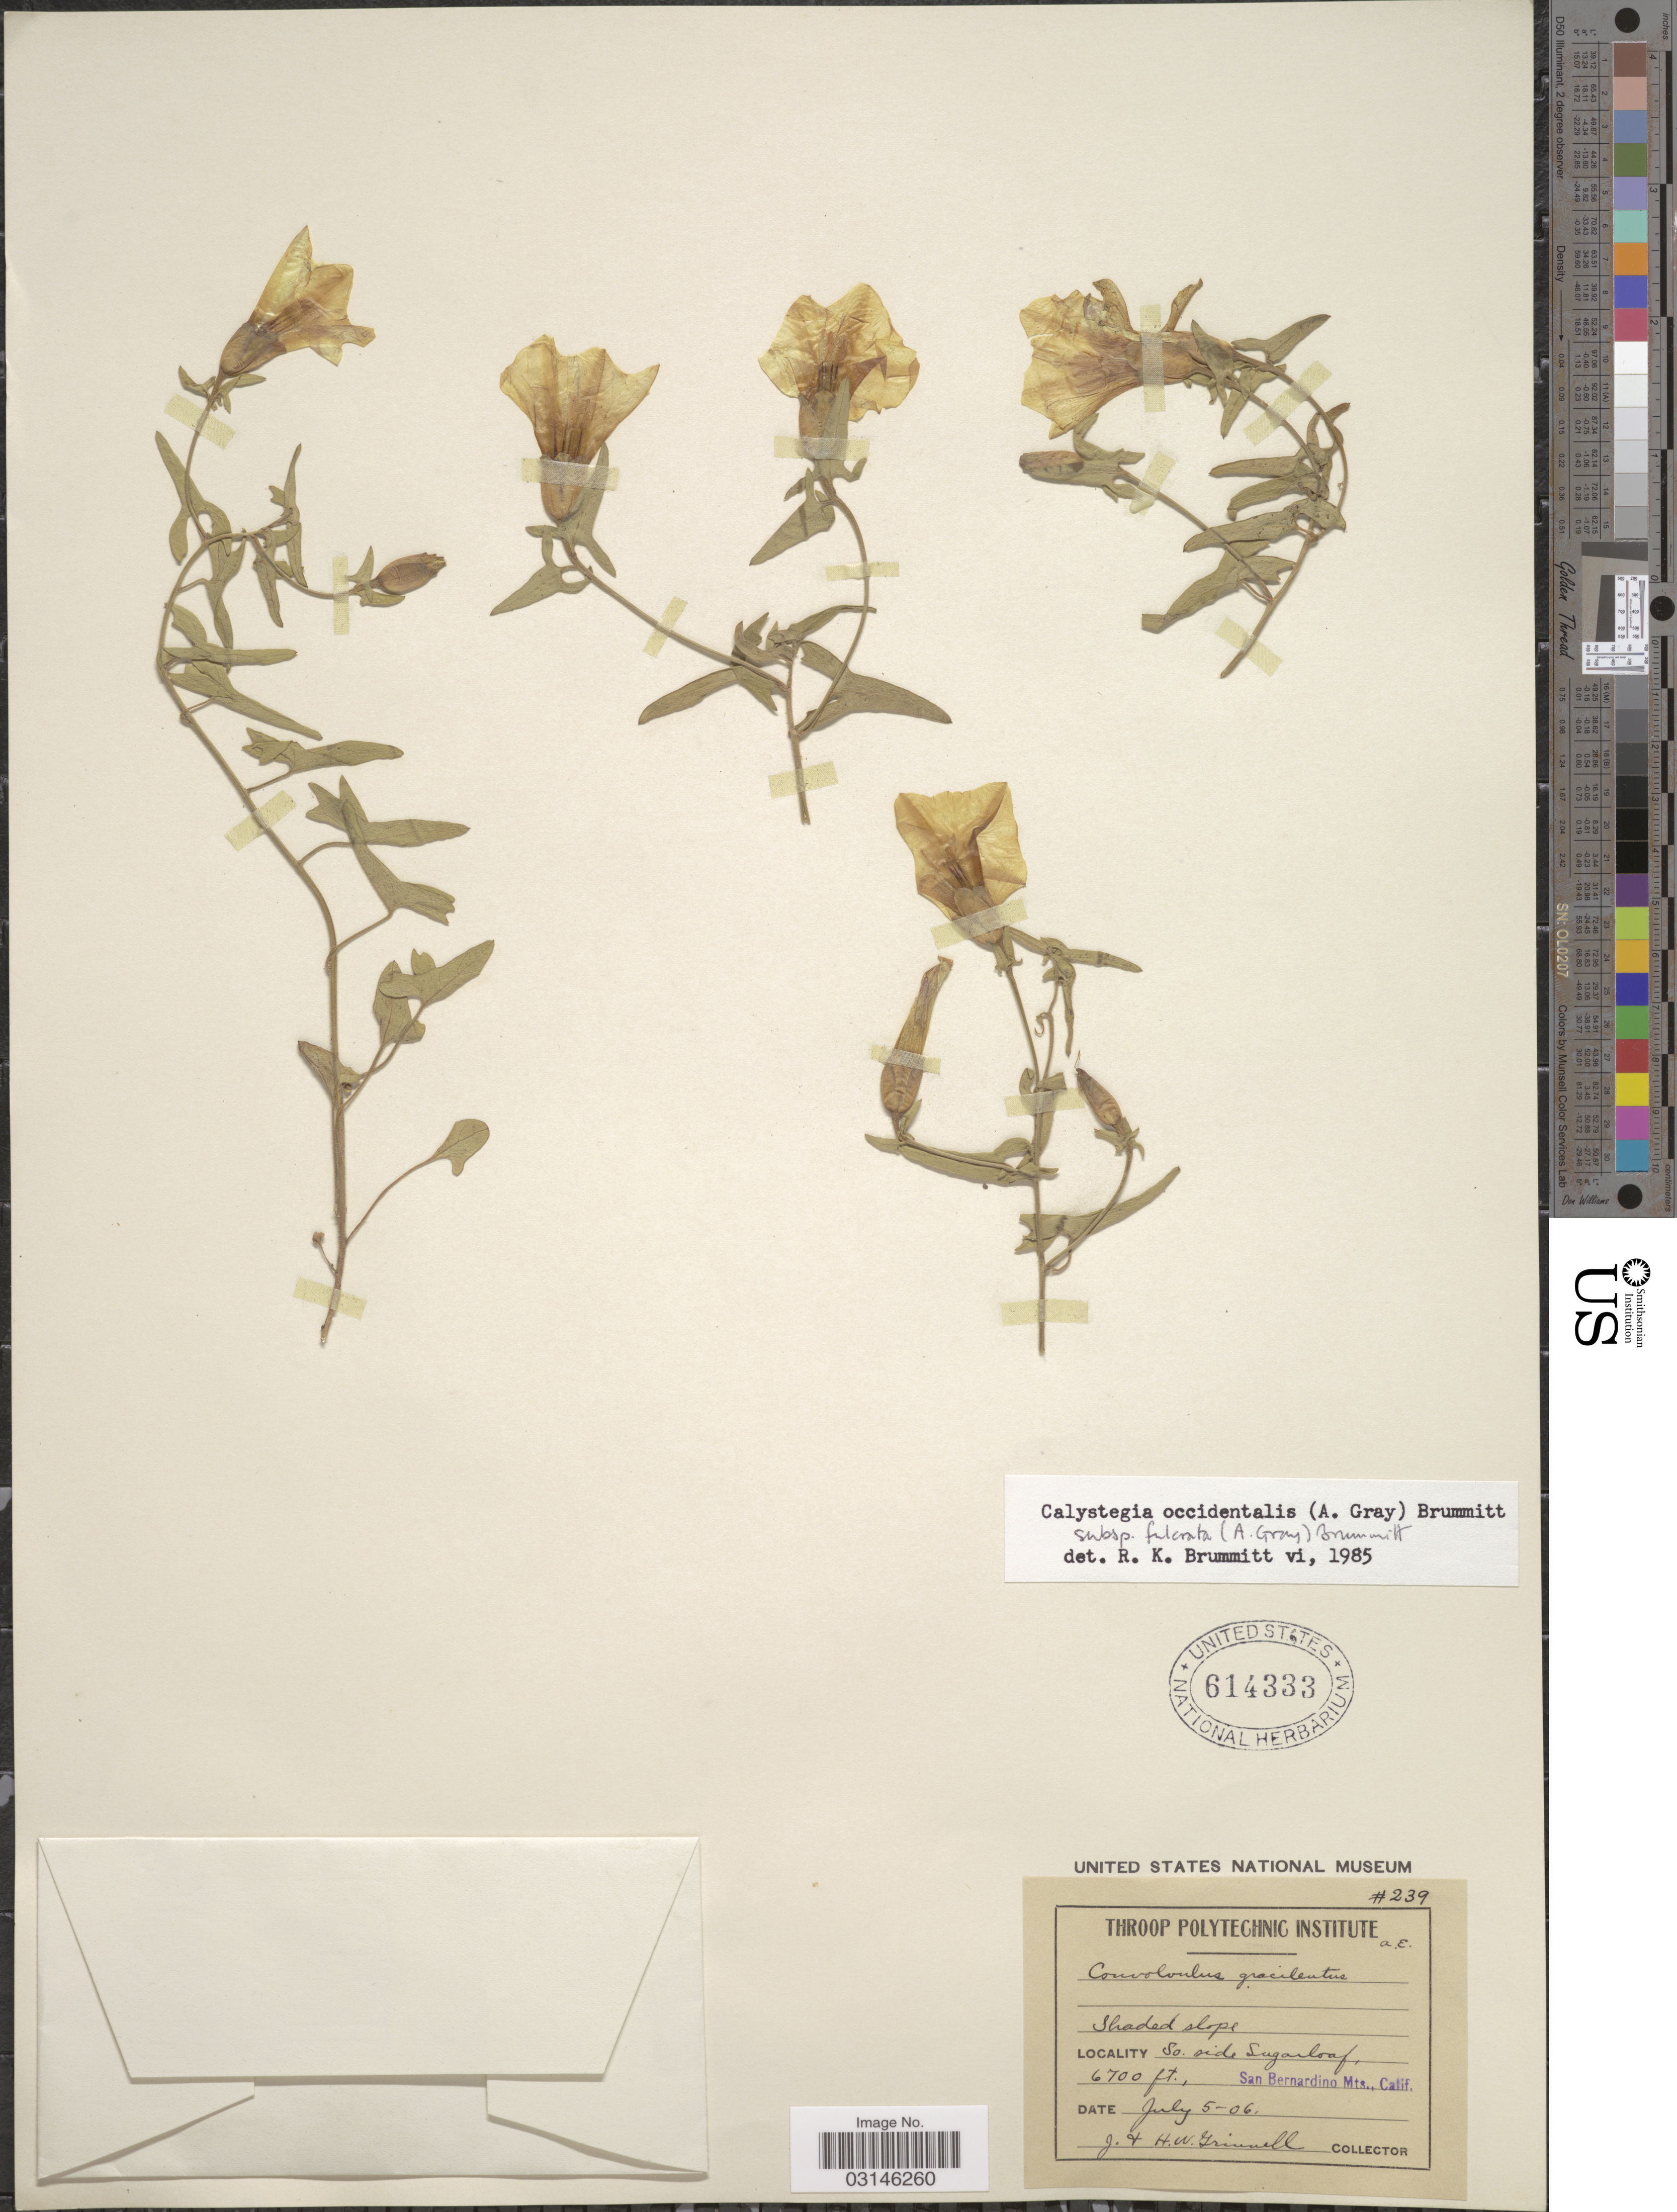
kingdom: Plantae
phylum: Tracheophyta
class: Magnoliopsida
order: Solanales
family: Convolvulaceae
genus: Calystegia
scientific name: Calystegia occidentalis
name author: (A. Gray) Brummitt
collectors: J. Grinnell & H. Grinnell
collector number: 239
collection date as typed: Transcribed d/m/y: 5/7/6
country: United States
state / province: California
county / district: San Bernardino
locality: Shaded slope, So. side Sugarloaf, San Bernardino Mts.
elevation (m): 2042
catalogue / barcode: US 614333